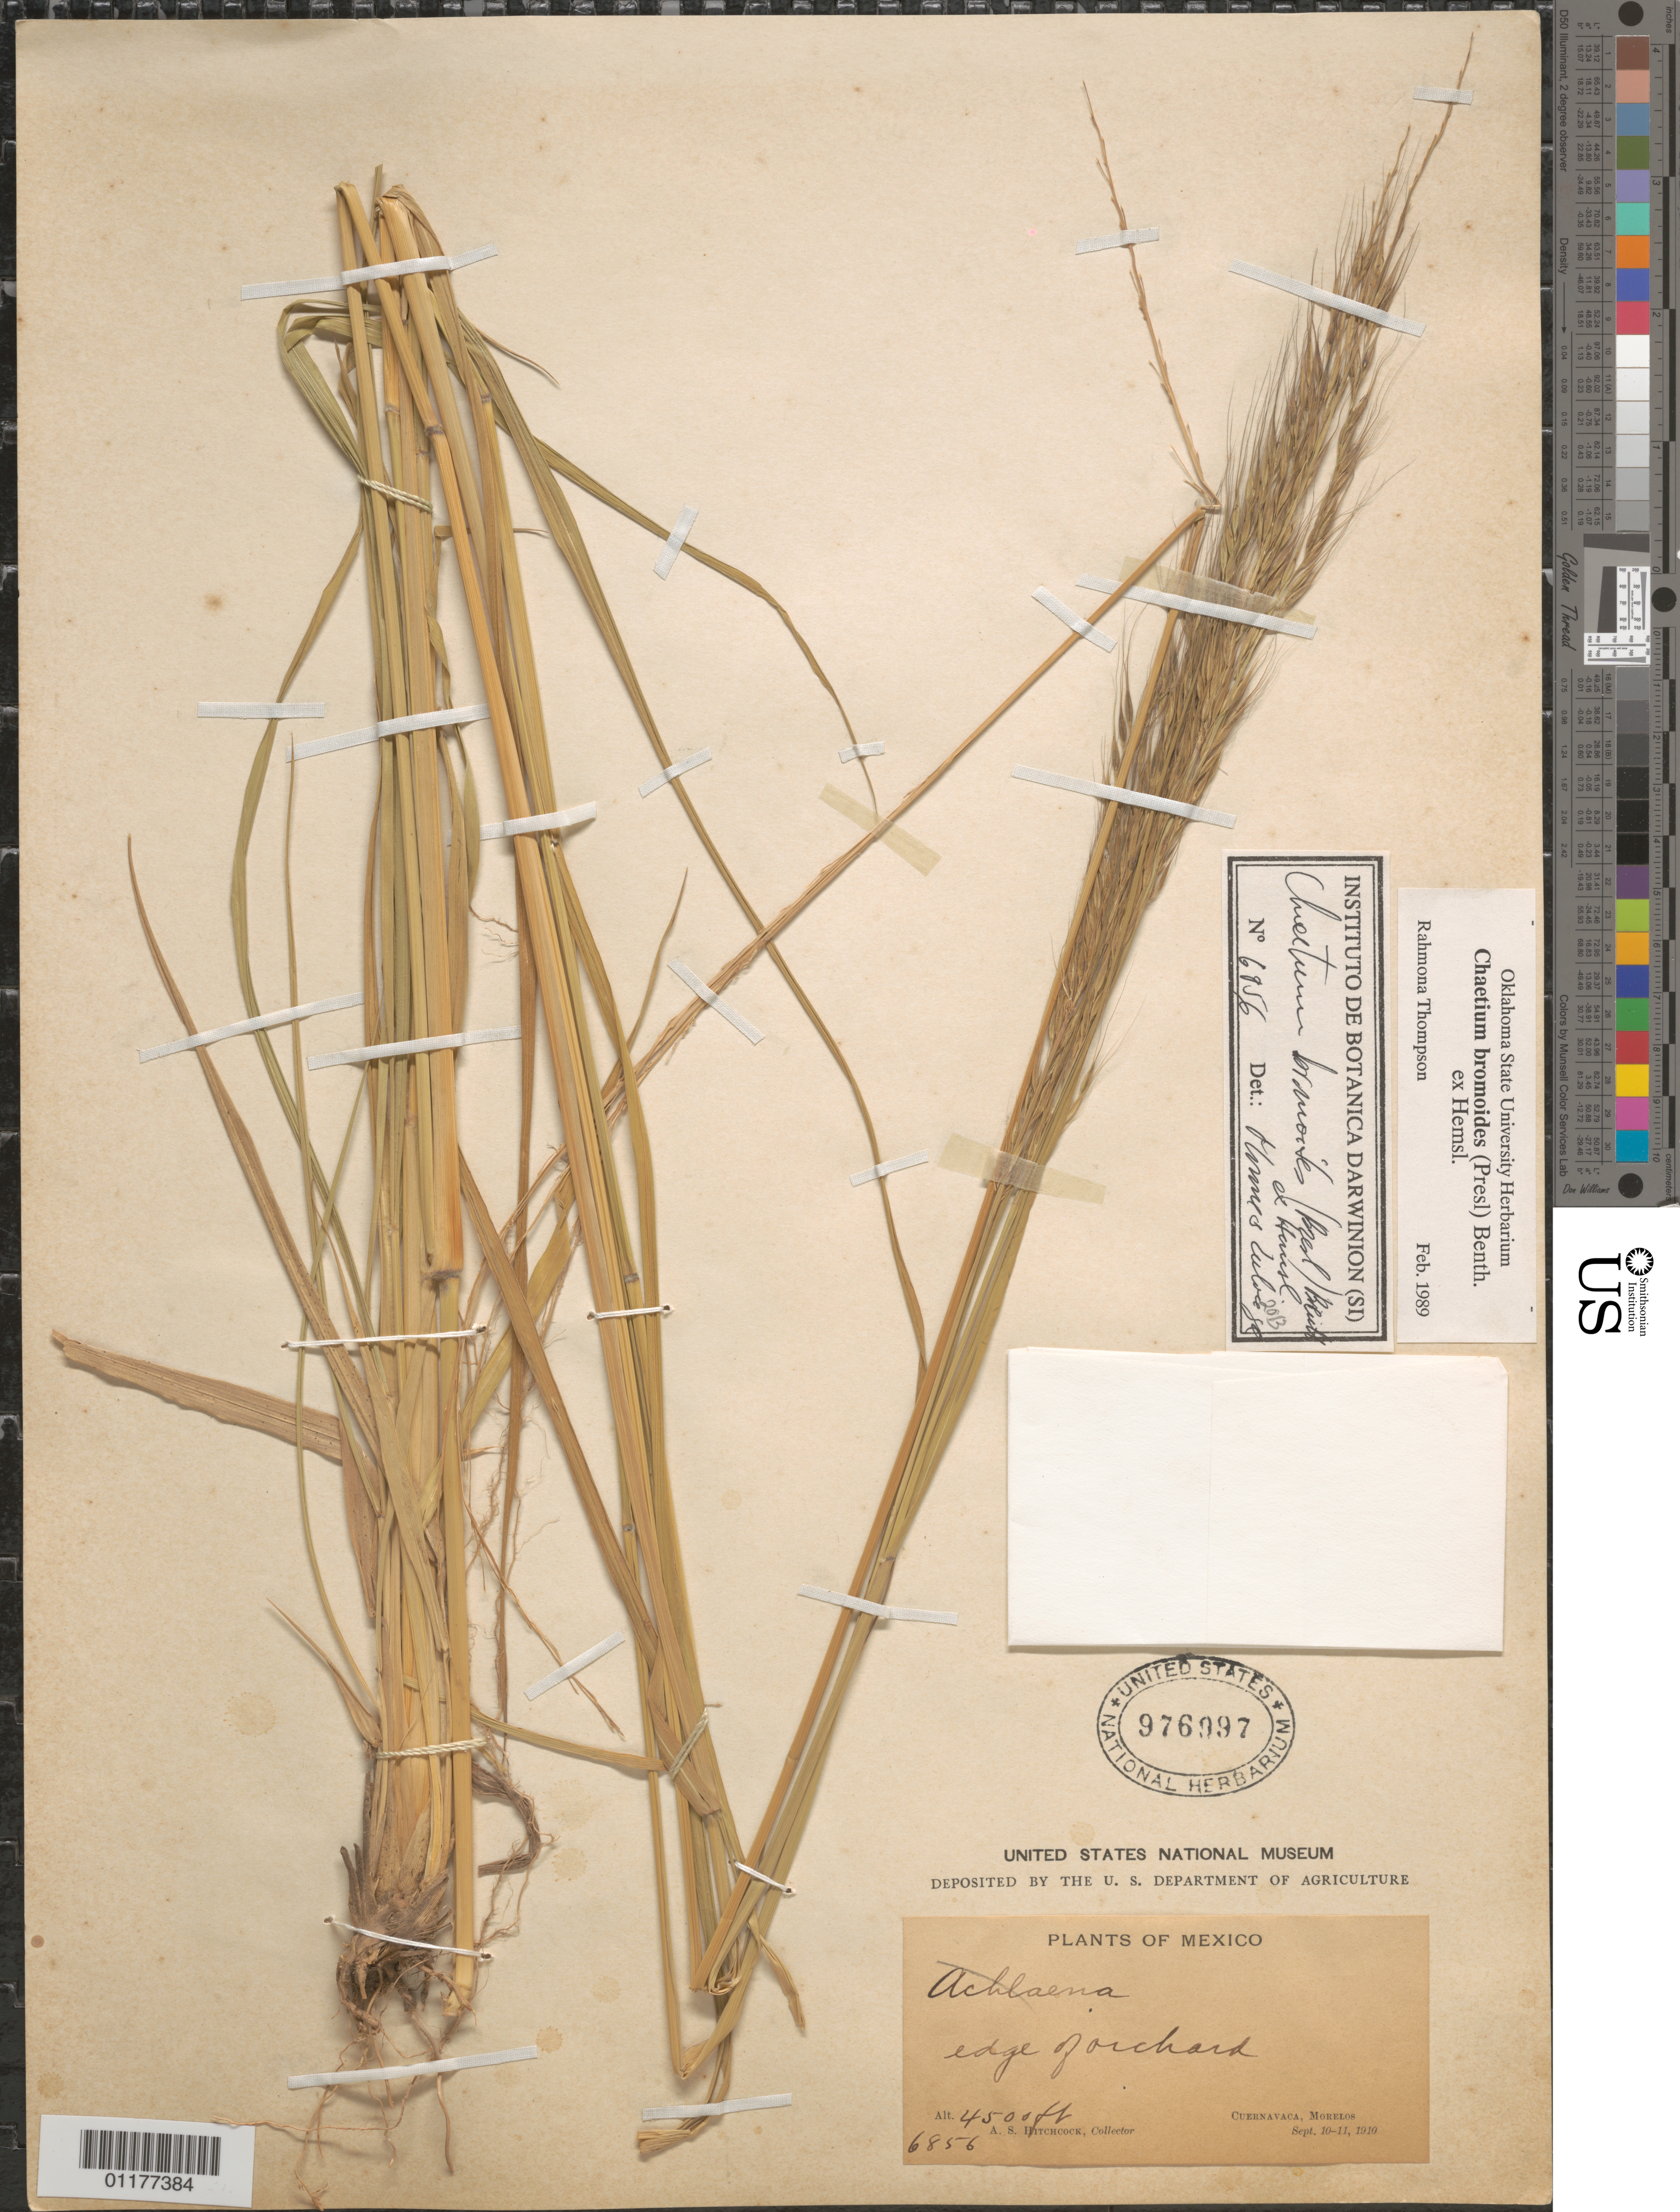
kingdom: Plantae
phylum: Tracheophyta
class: Liliopsida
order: Poales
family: Poaceae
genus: Chaetium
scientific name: Chaetium bromoides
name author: (J. Presl) Benth. ex Hemsl.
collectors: A. S. Hitchcock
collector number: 6856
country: Mexico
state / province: Morelos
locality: Cuernavaca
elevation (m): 1372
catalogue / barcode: US 976997